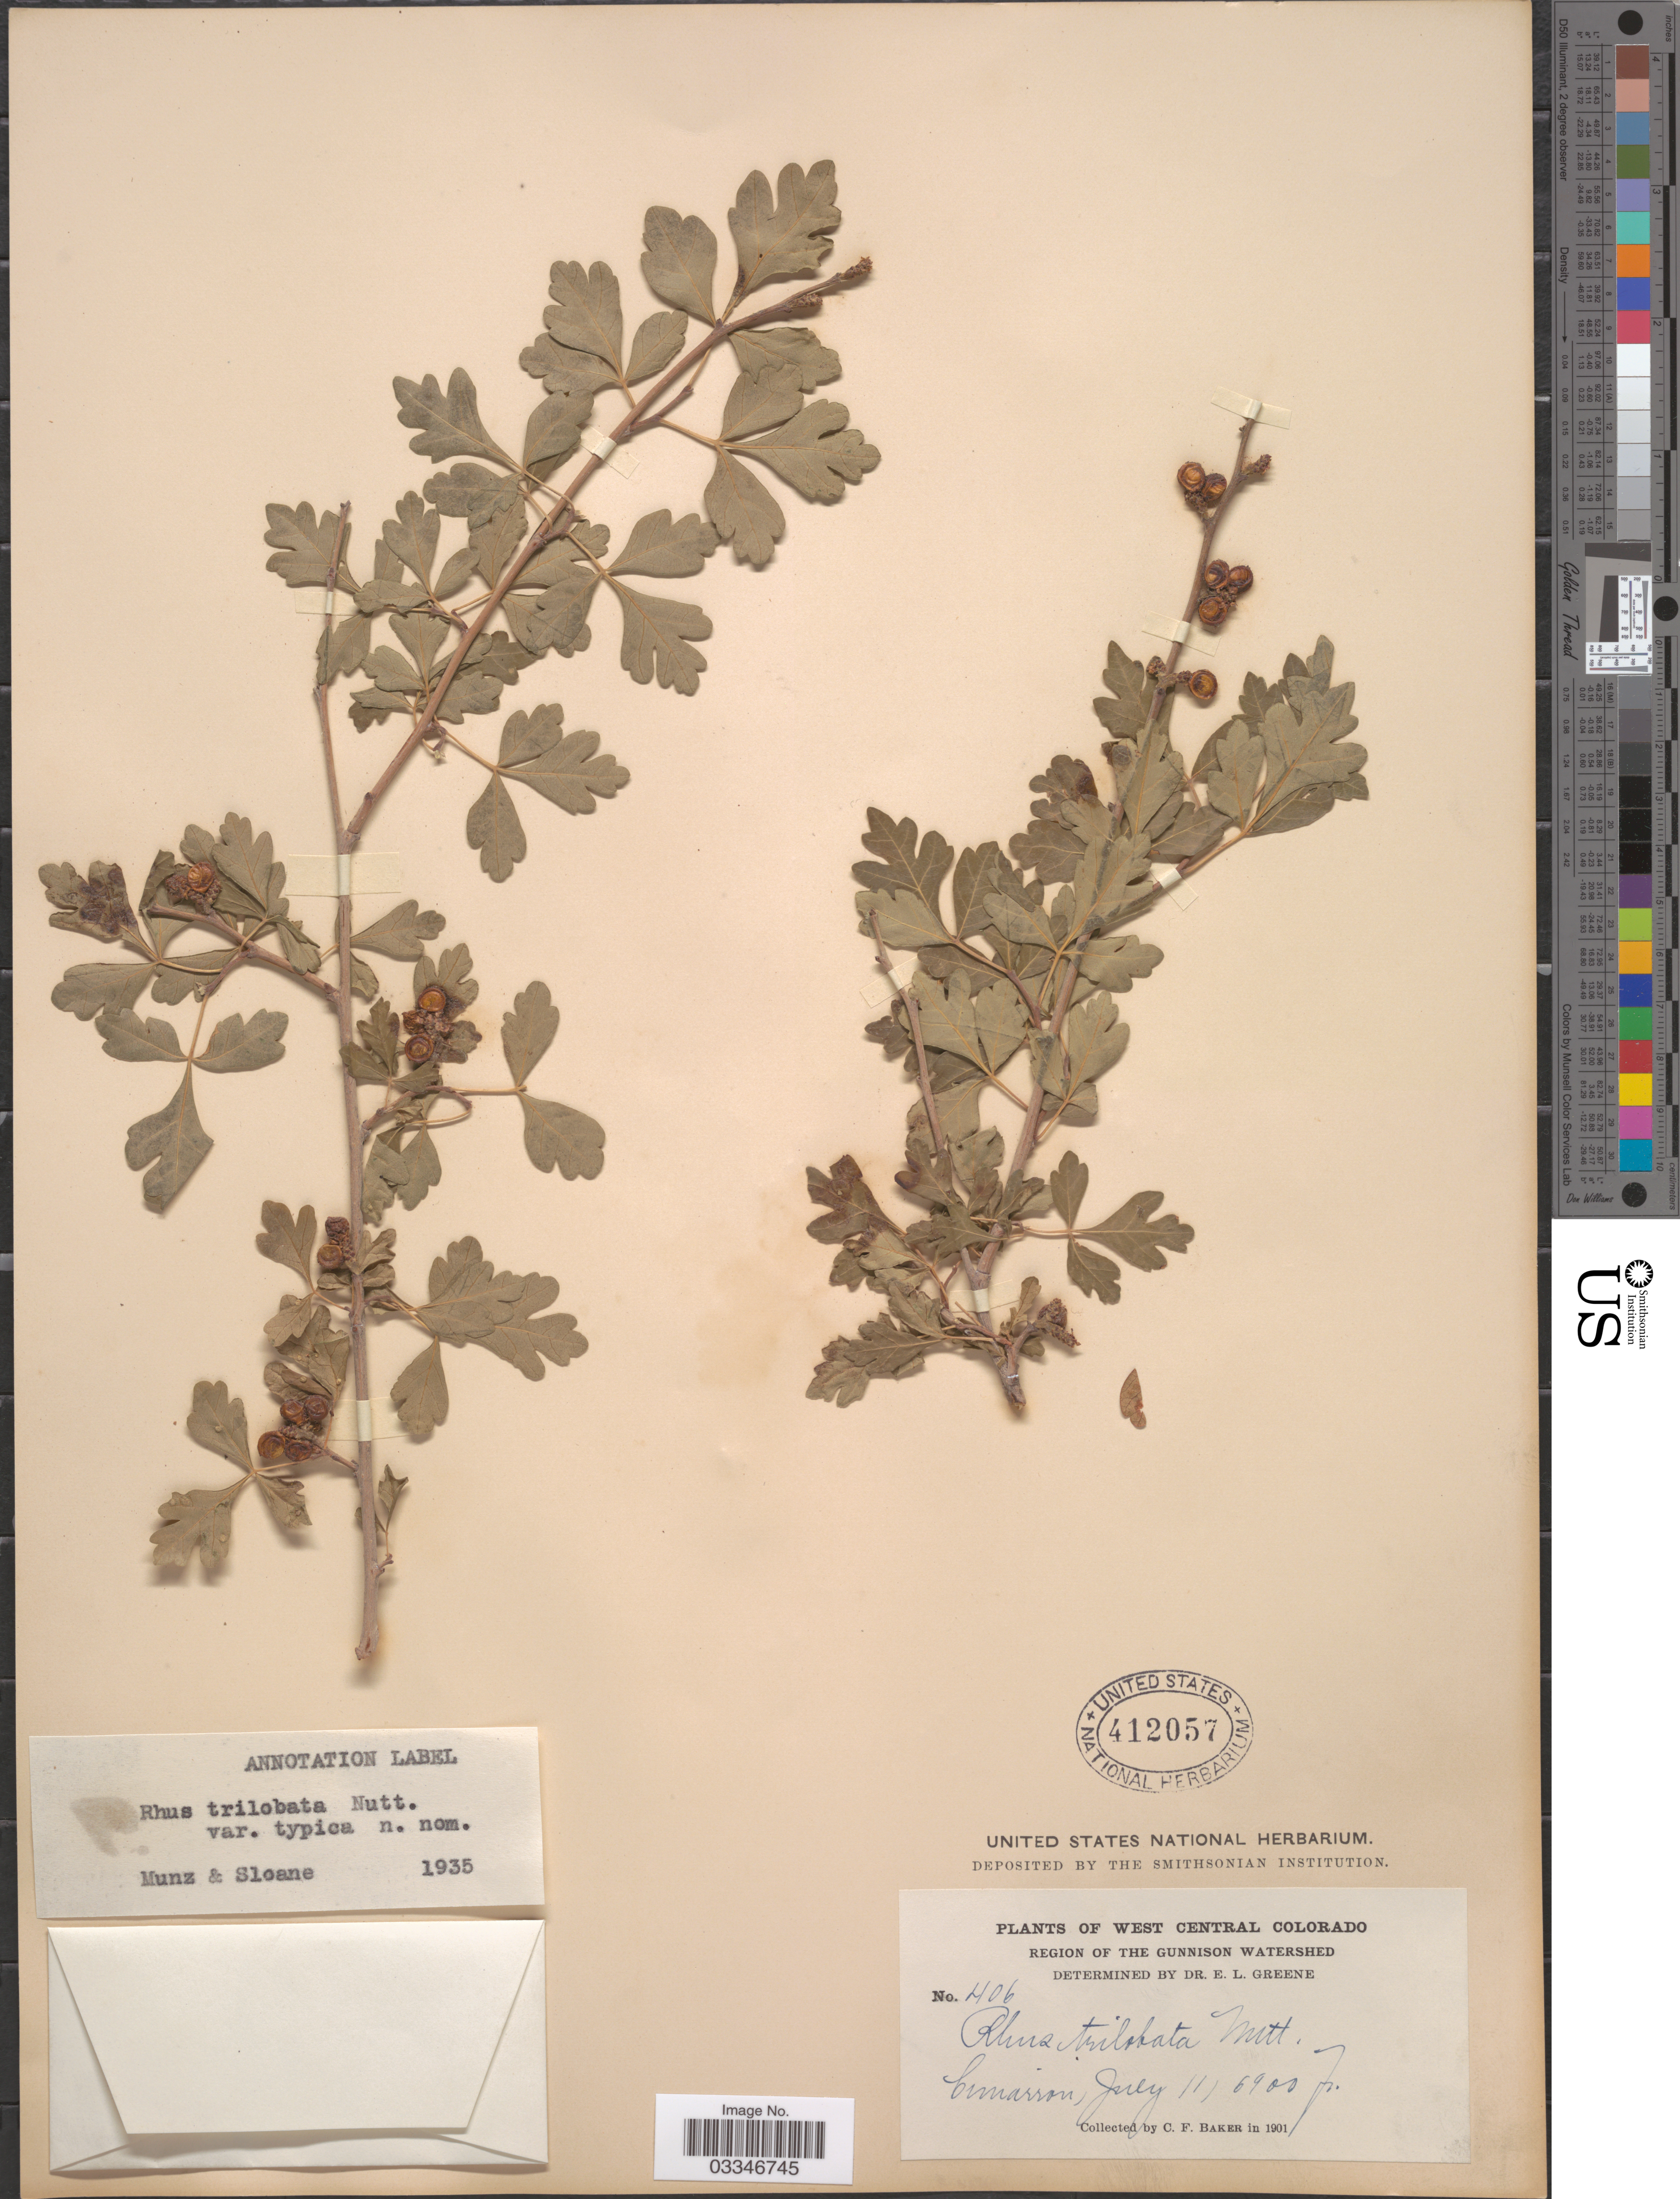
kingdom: Plantae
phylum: Tracheophyta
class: Magnoliopsida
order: Sapindales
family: Anacardiaceae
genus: Rhus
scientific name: Rhus trilobata var. typica Munz & Sloane ined.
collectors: C. F. Baker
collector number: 406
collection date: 1901-07-11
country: United States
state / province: Colorado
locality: West Central Colorado. Region of the Gunnison Watershed. Cimarron.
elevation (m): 2103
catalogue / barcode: US 412057